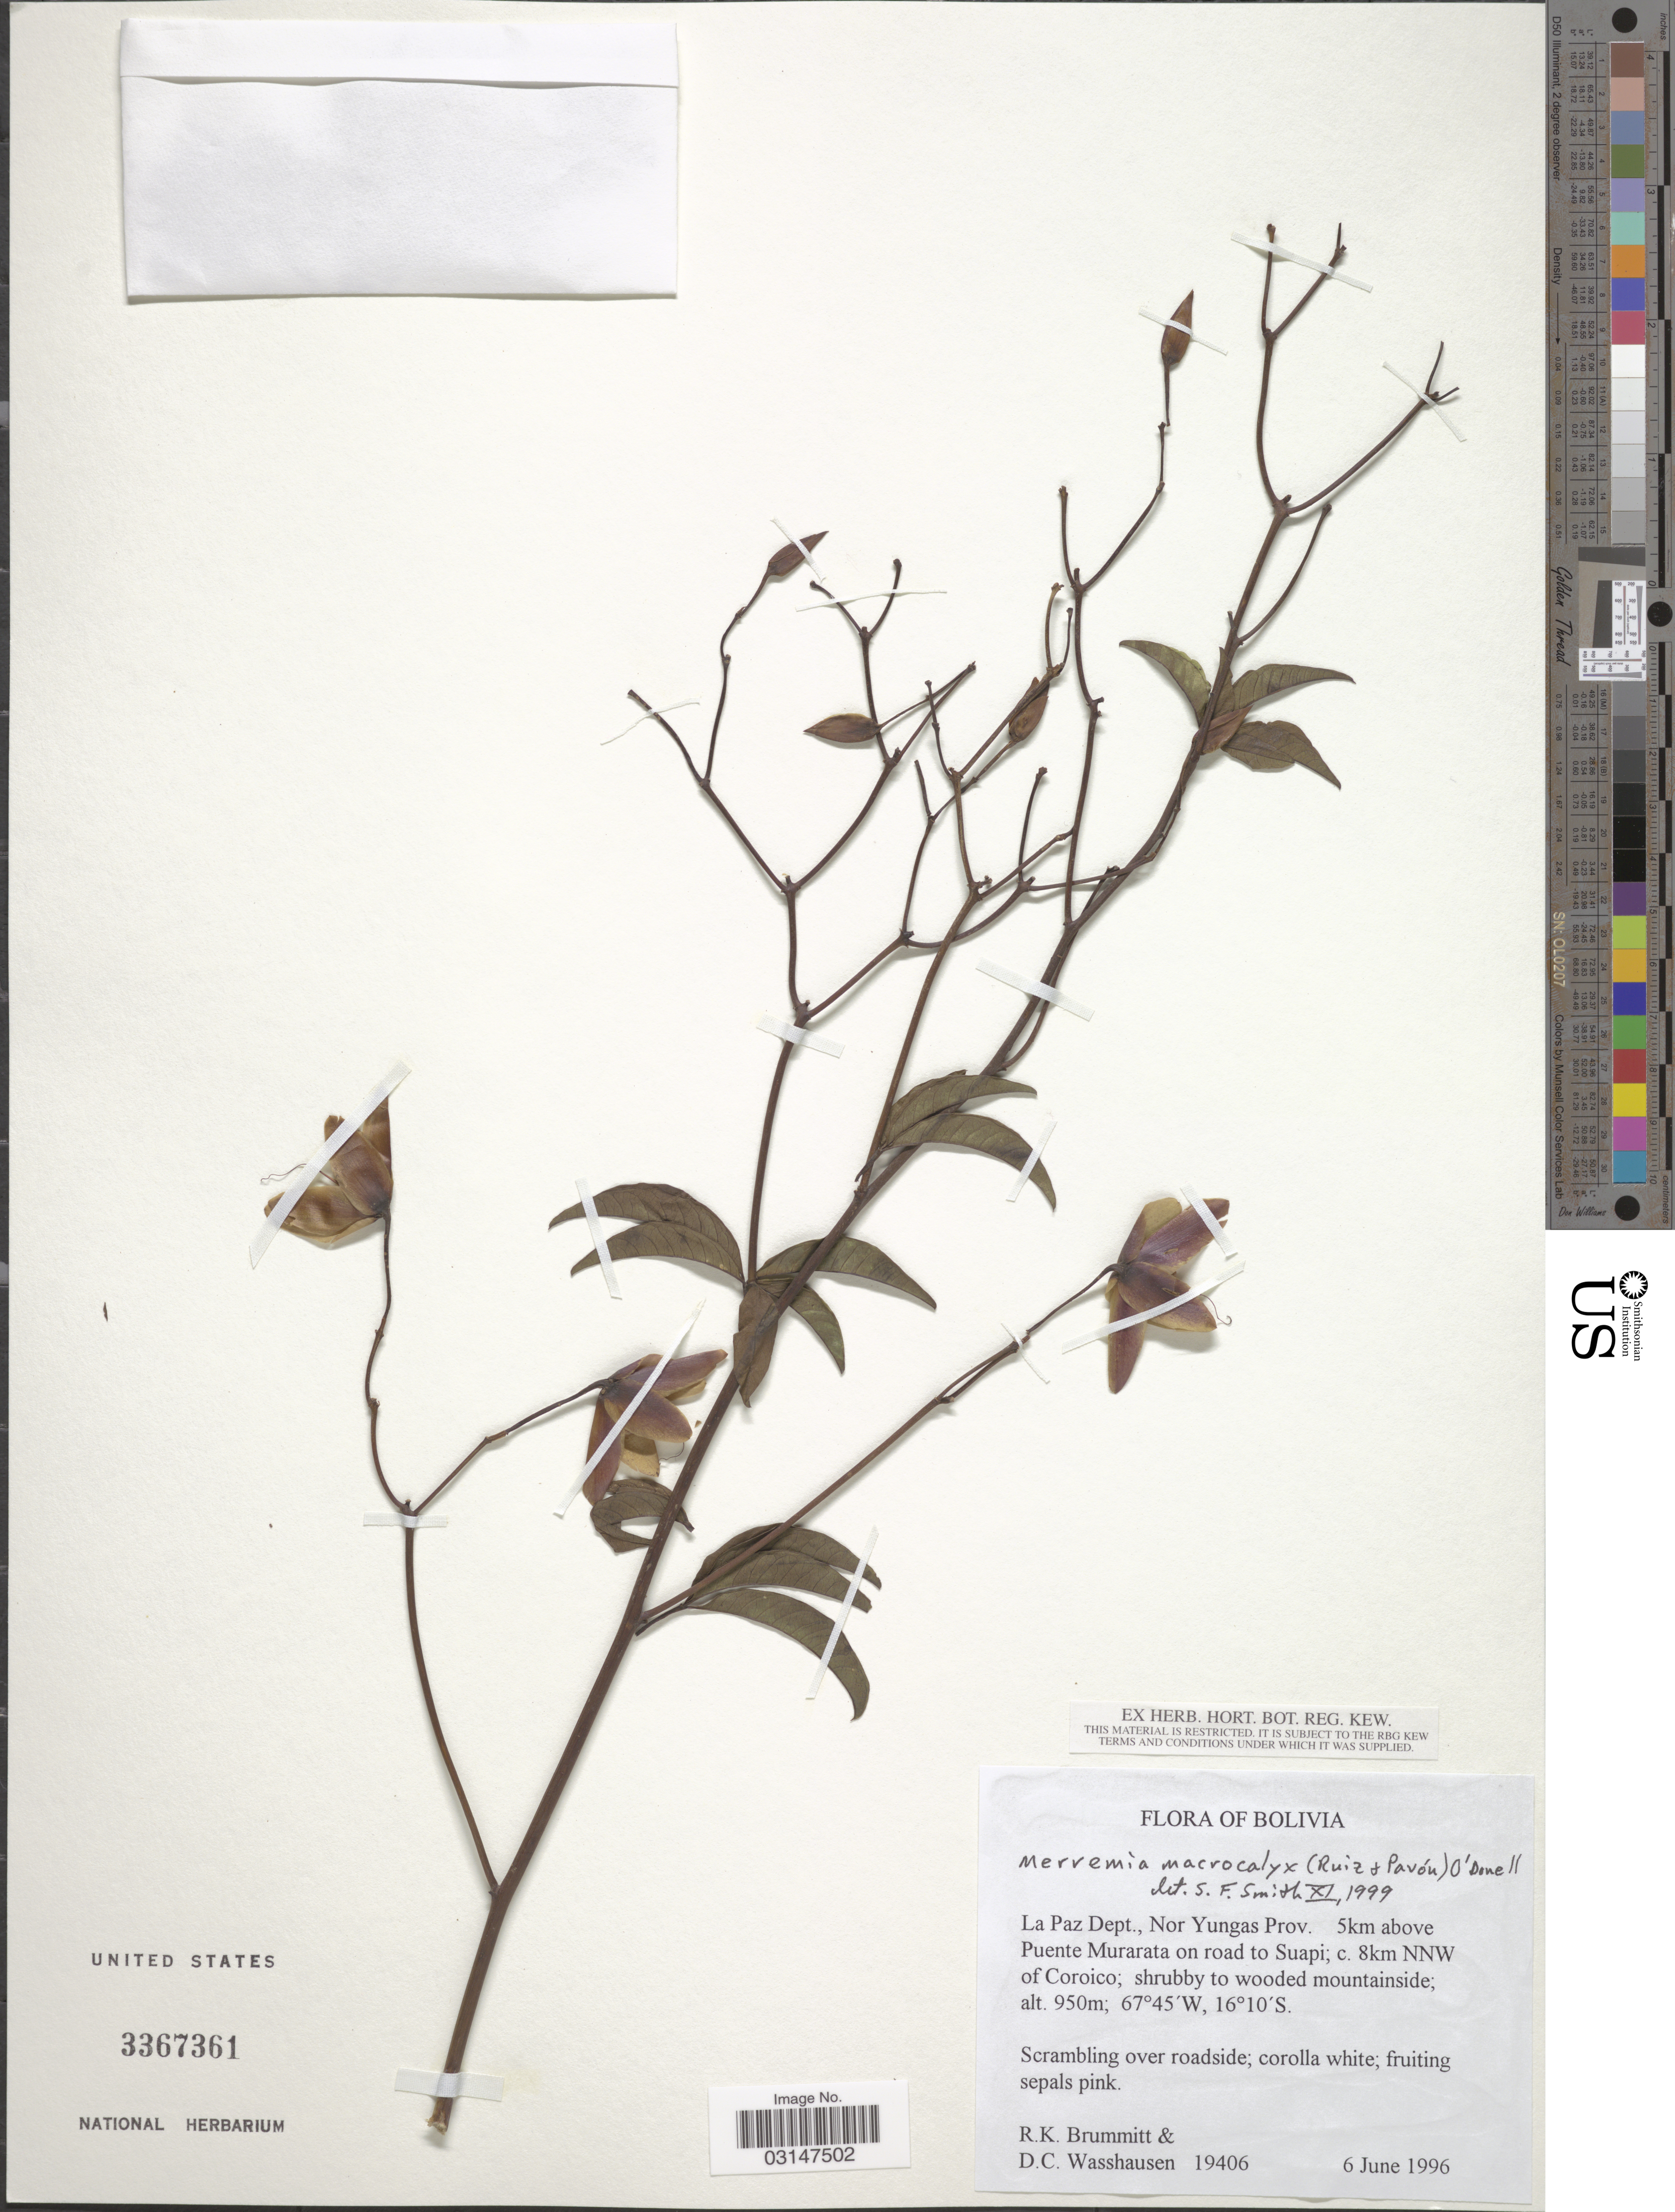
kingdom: Plantae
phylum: Tracheophyta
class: Magnoliopsida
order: Solanales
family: Convolvulaceae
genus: Distimake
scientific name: Distimake macrocalyx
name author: (Ruiz & Pav.) A. R. Simões & Staples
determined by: Strong, Mark T., (BOT), Smithsonian Institution - National Museum of Natural History (UNITED STATES)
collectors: R. K. Brummitt & D. C. Wasshausen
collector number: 19406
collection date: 1996-06-06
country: Bolivia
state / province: La Paz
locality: La Paz Dept., Nor Yungas Prov. 5km above Puente Murarata on road to Suapi; c. 8km NNW of Coroico.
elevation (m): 950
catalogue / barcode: US 3367361